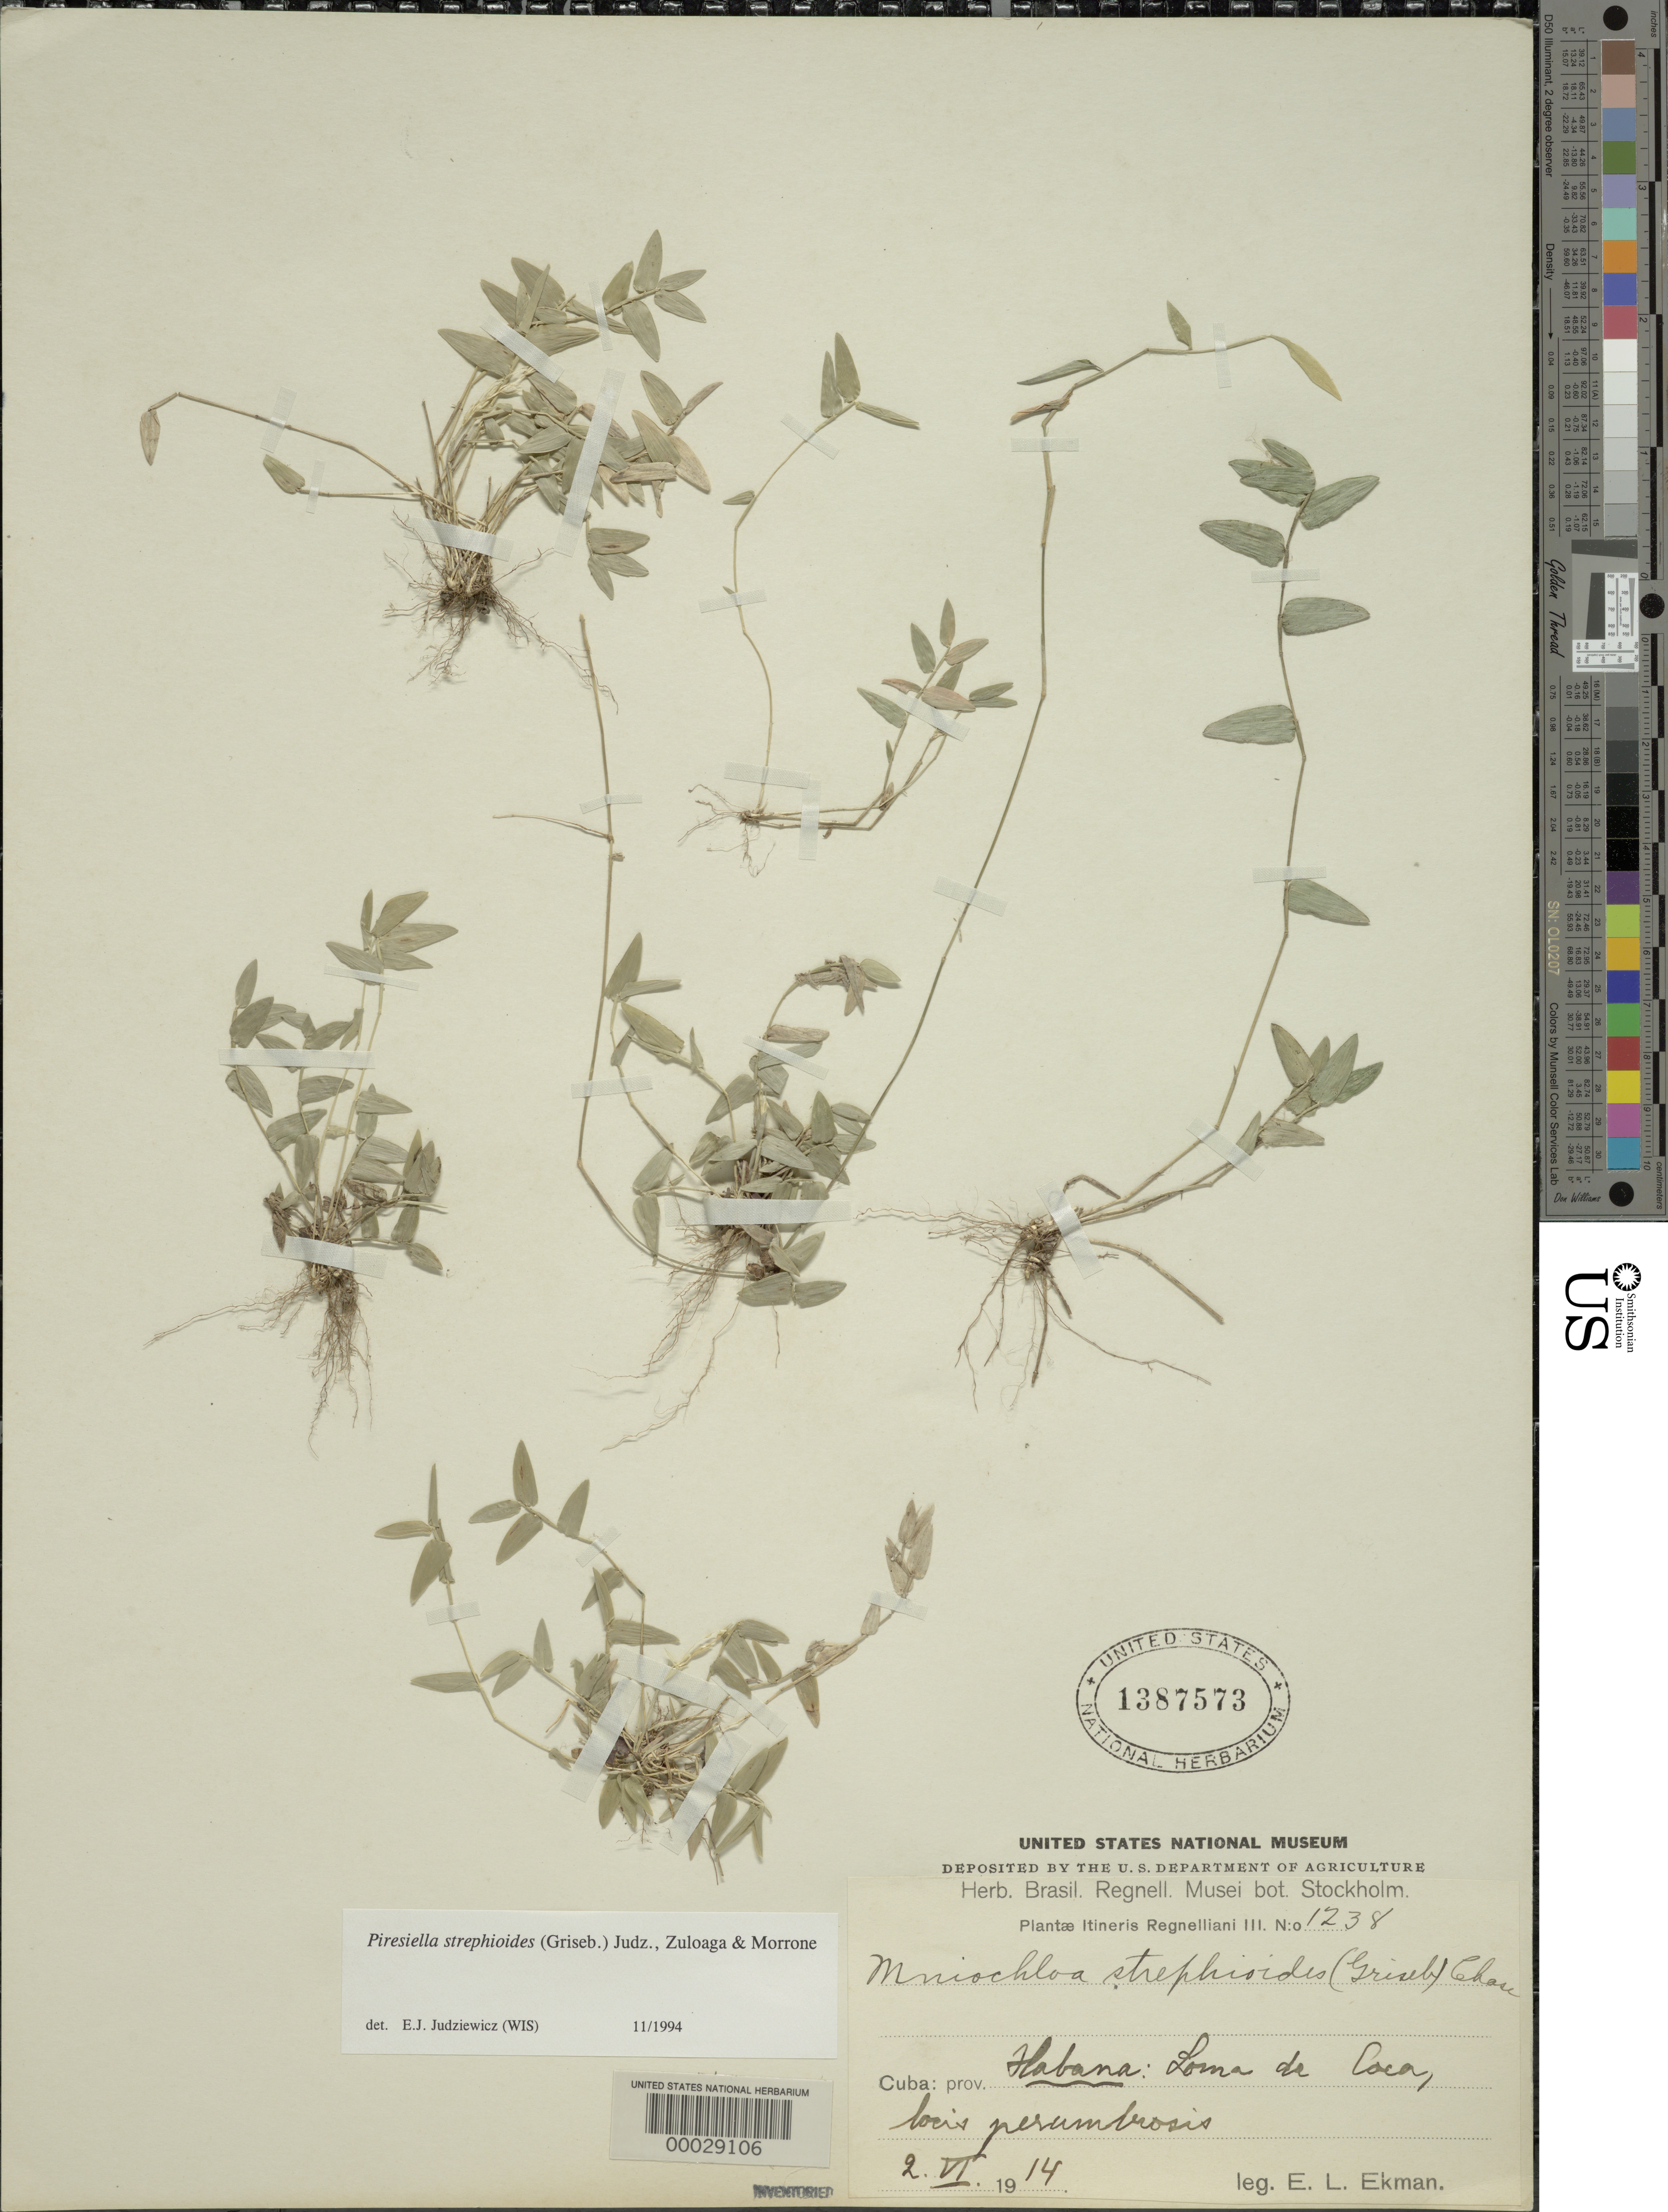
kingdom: Plantae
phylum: Tracheophyta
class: Liliopsida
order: Poales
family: Poaceae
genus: Piresiella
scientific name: Piresiella strephioides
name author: (Griseb.) Judz.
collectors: E. L. Ekman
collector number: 1238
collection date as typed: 02 Jun 1914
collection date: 1914-06-02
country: Cuba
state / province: La Habana (city)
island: Greater Antilles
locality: Habana, lomas de coca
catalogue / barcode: US 1387573